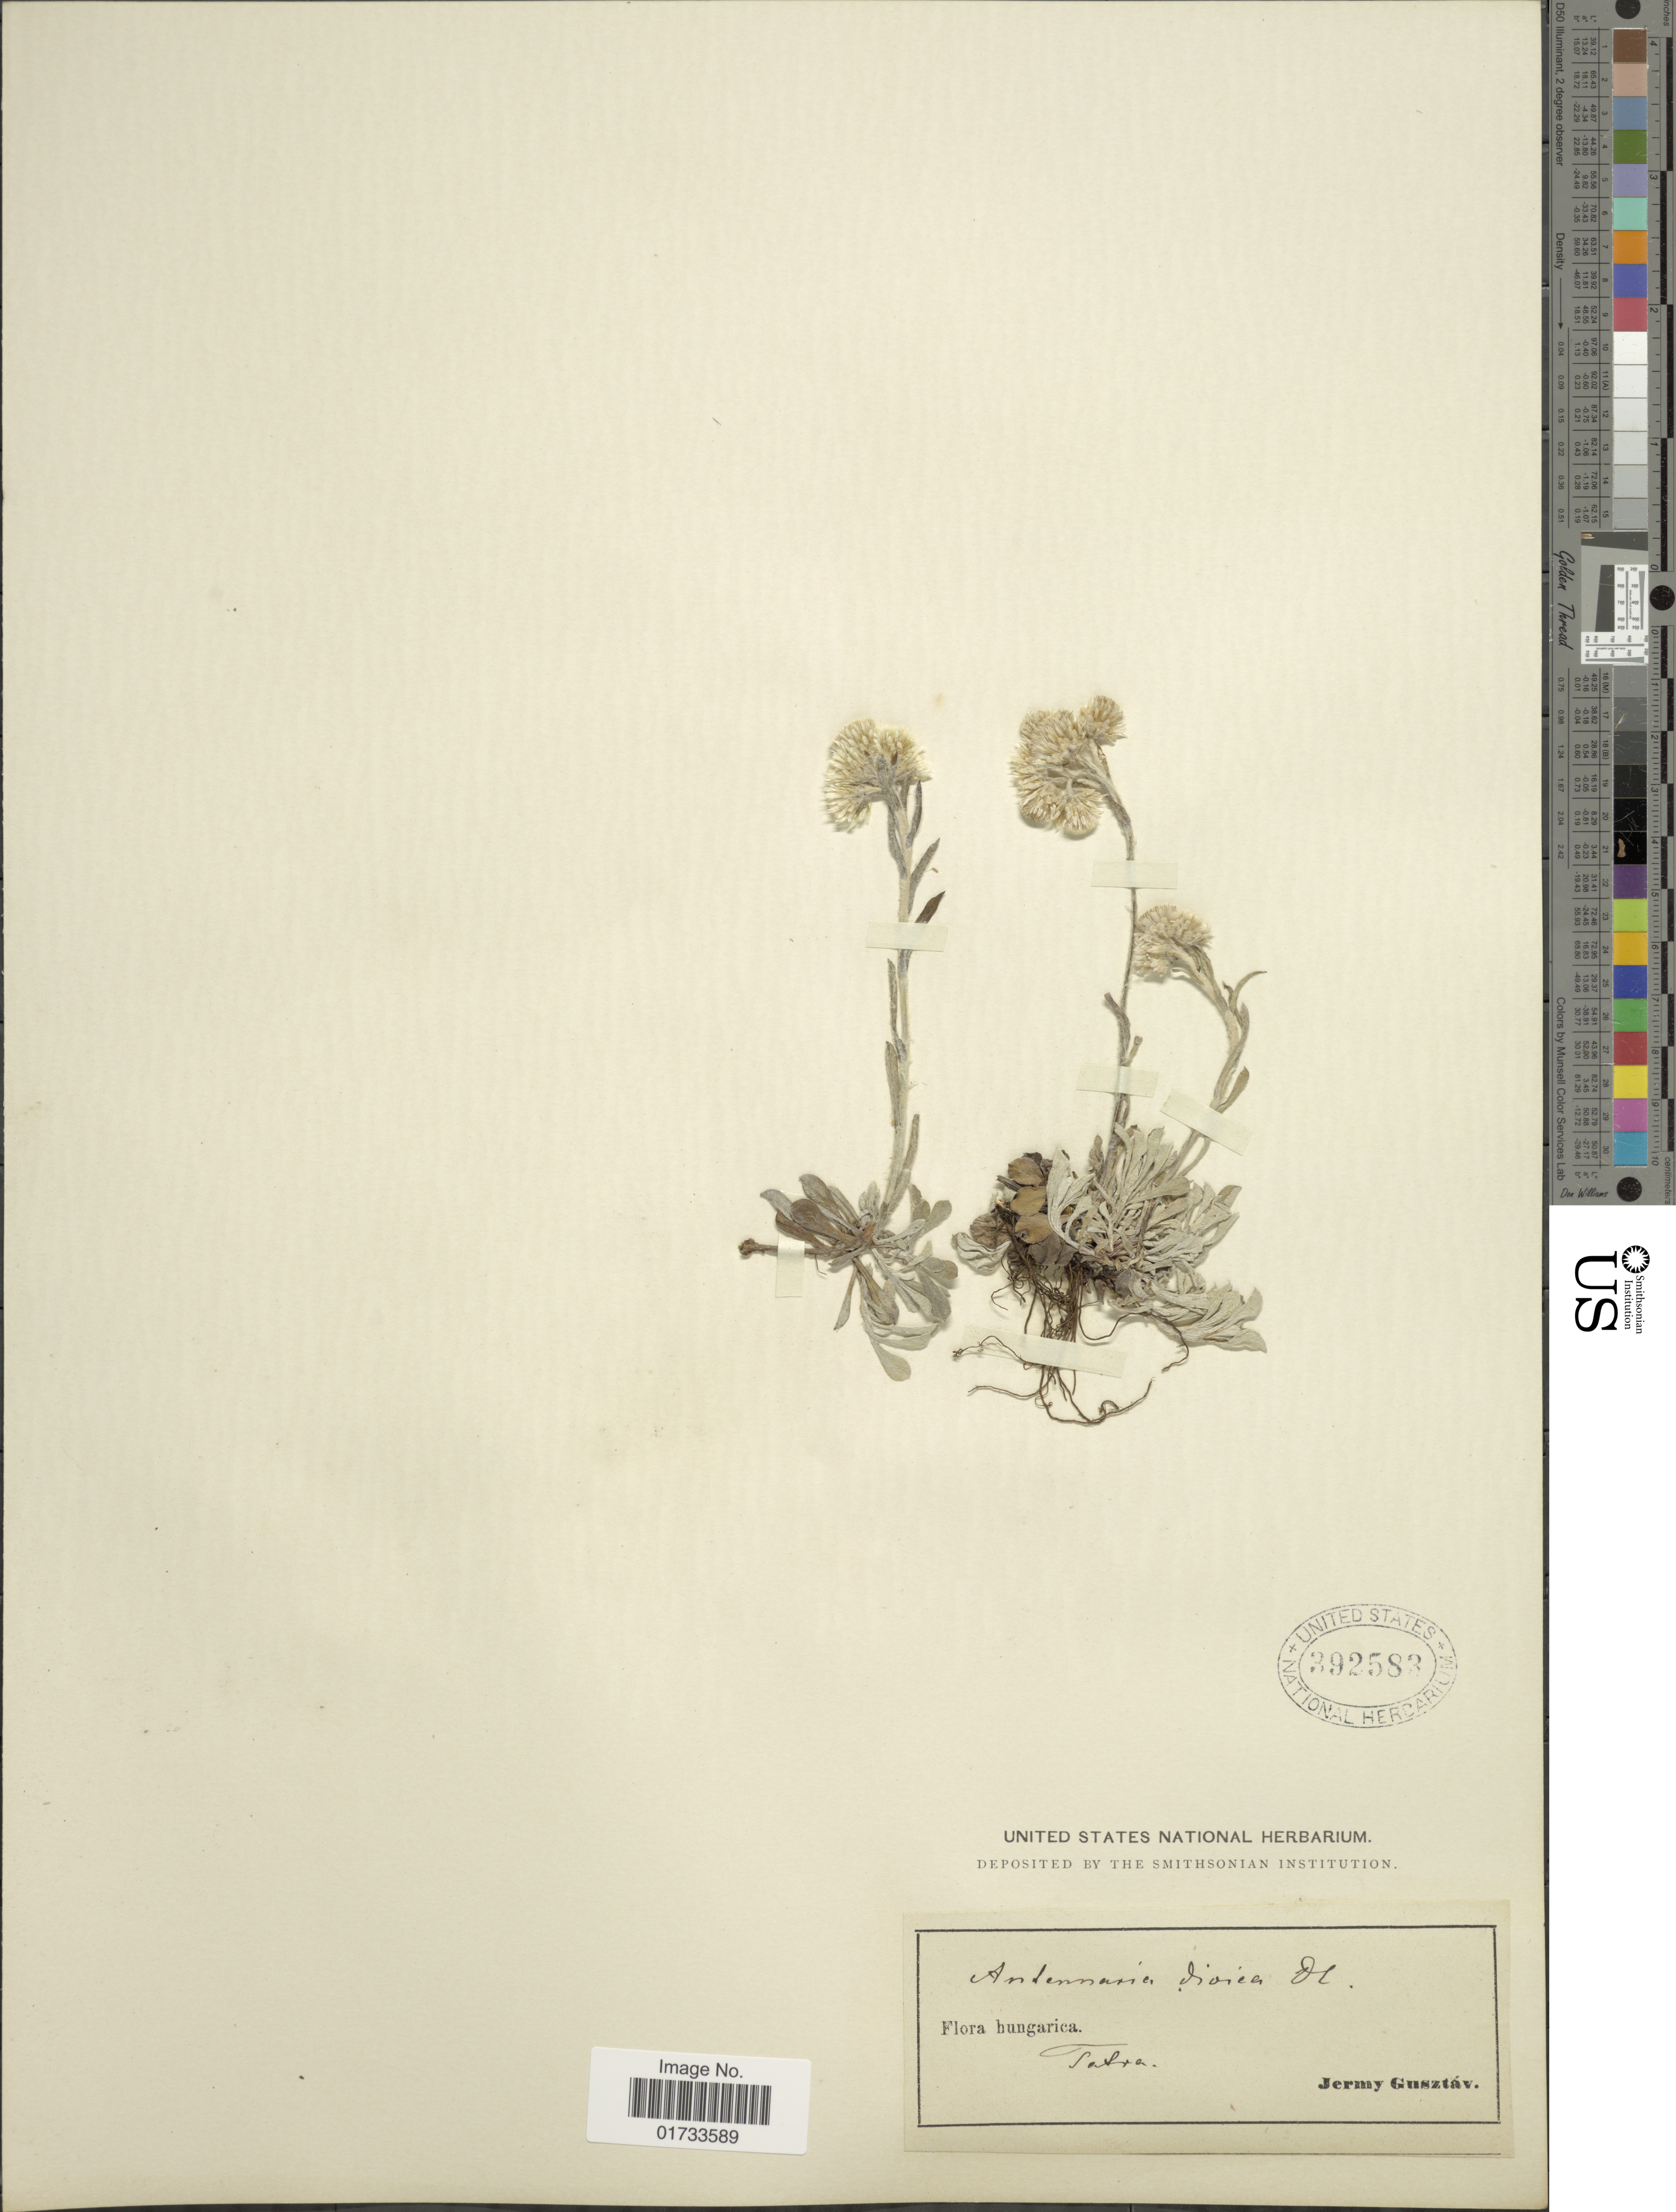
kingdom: Plantae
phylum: Tracheophyta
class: Magnoliopsida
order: Asterales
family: Asteraceae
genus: Antennaria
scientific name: Antennaria dioica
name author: (L.) Gaertn.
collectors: G. Jermy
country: Hungary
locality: Falsa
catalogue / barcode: US 392583